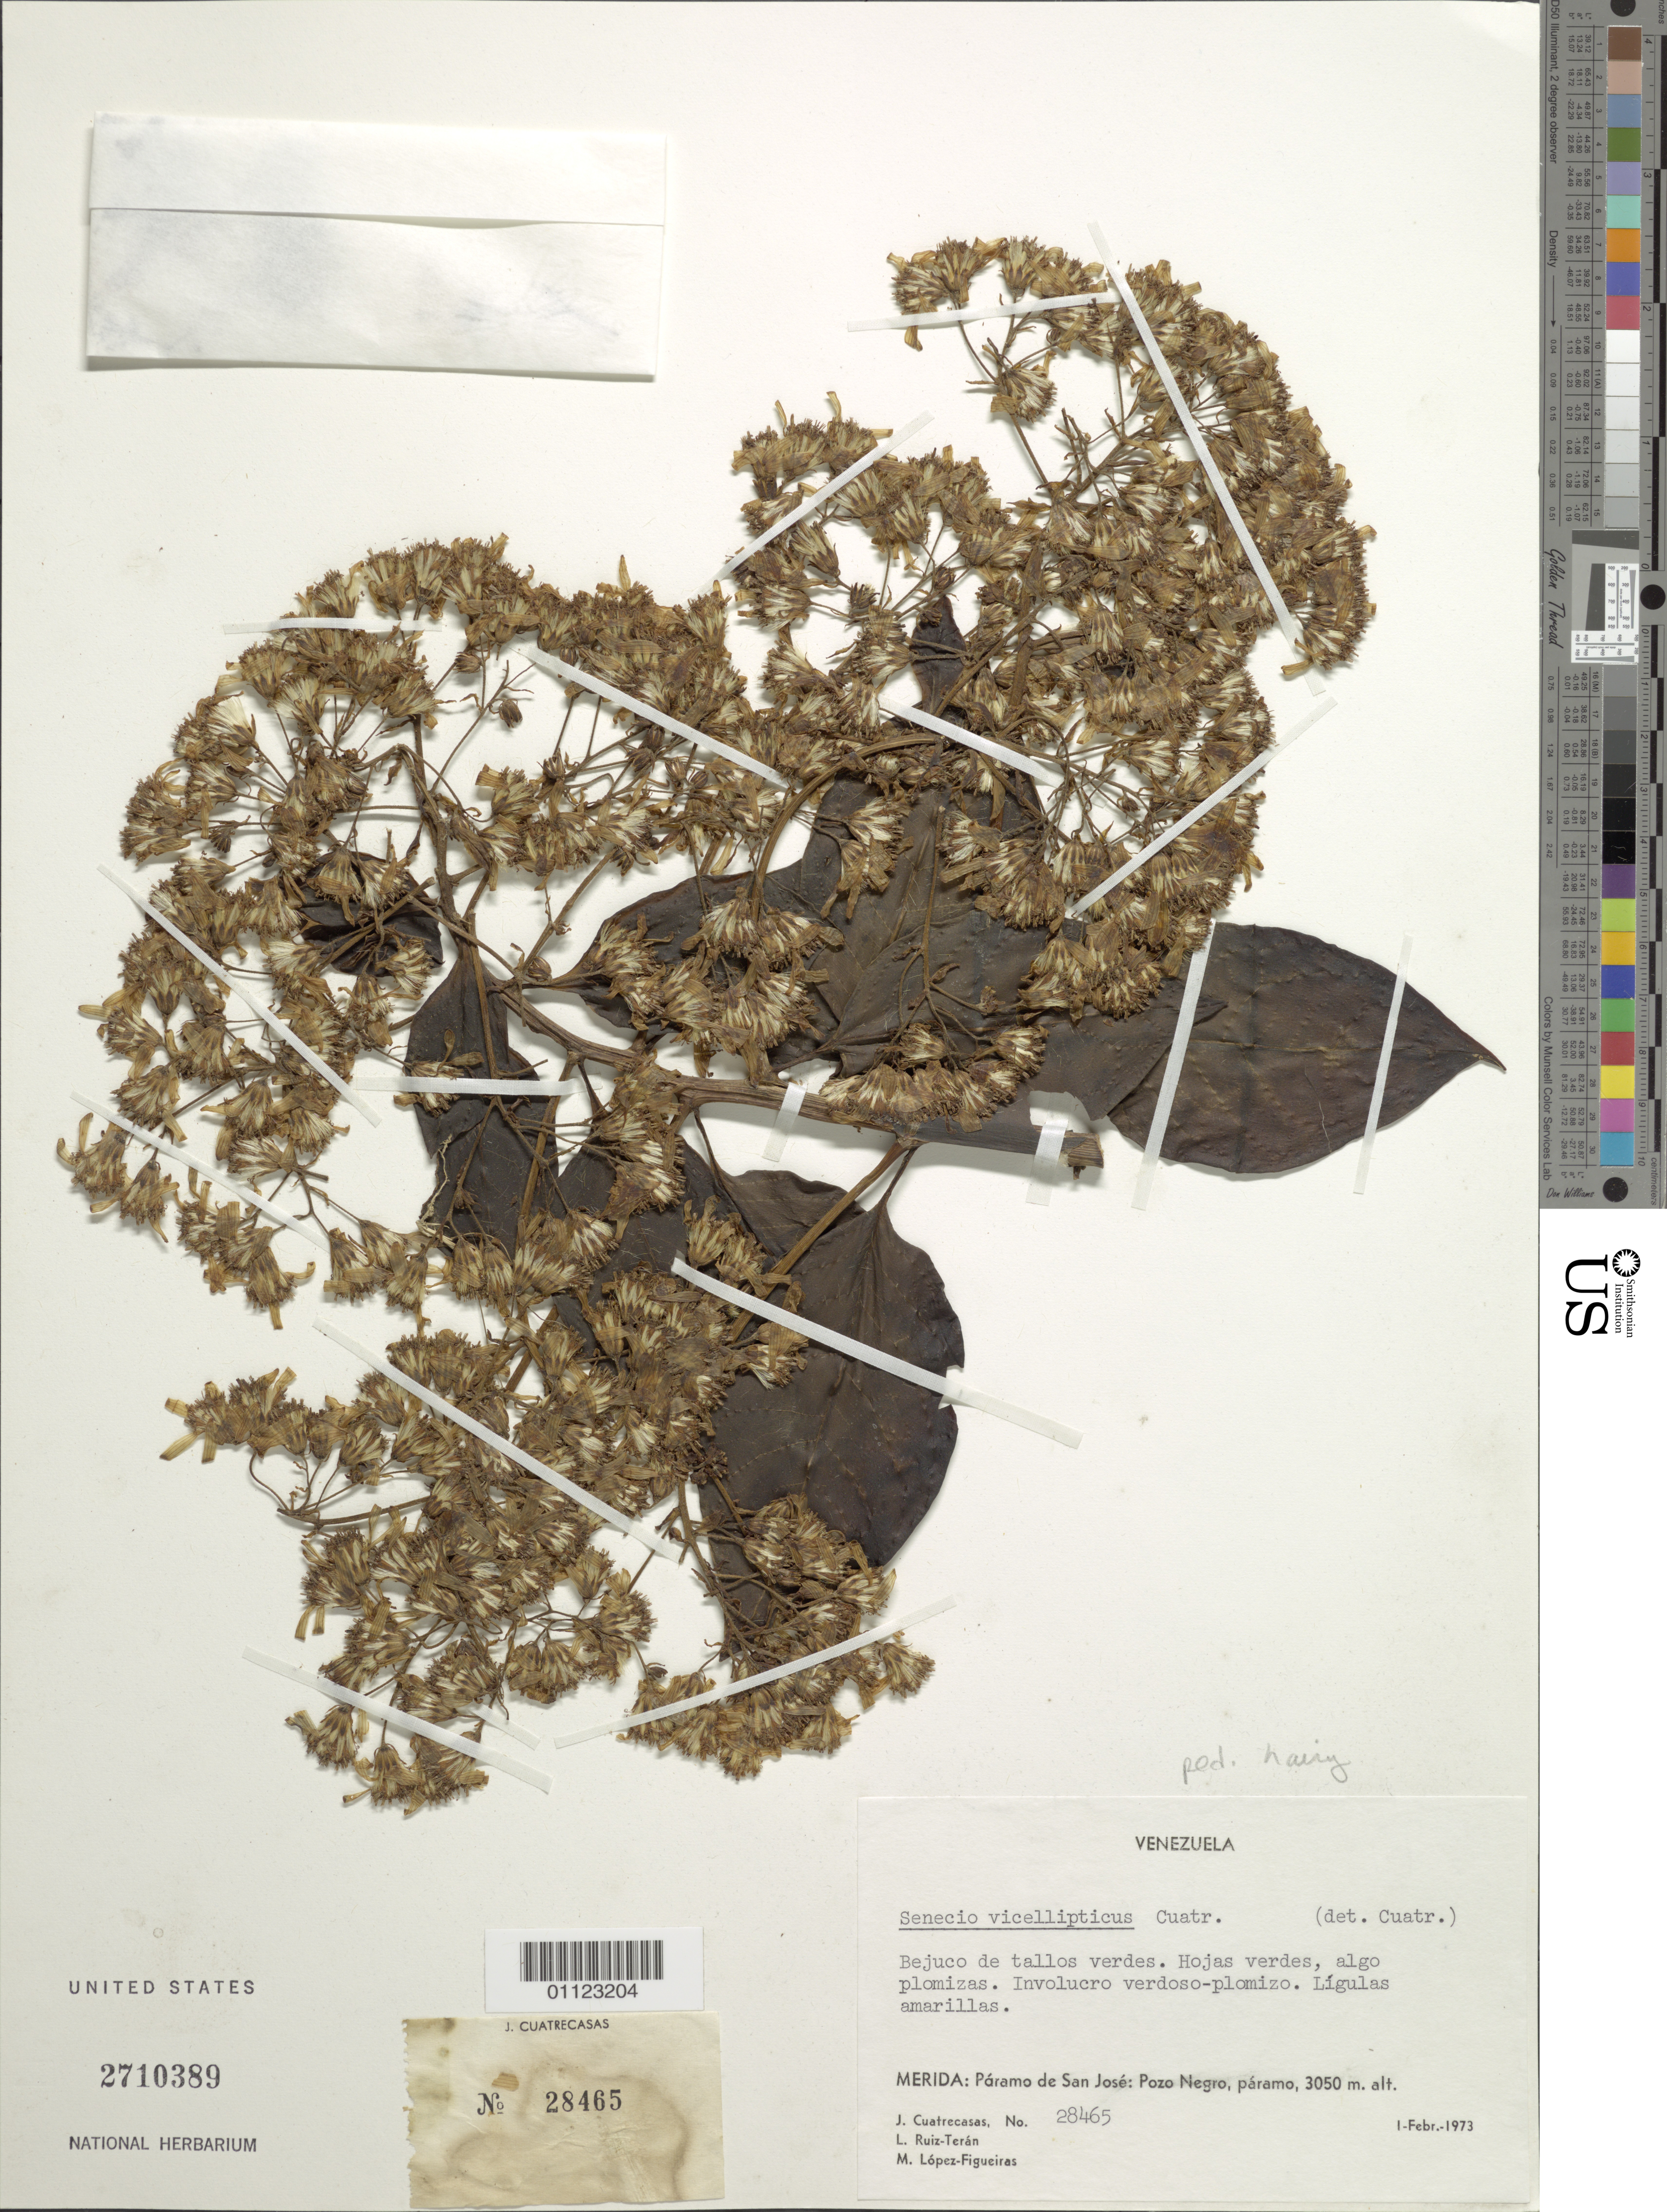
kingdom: Plantae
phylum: Tracheophyta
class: Magnoliopsida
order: Asterales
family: Asteraceae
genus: Pentacalia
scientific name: Pentacalia vicelliptica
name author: (Cuatrec.) Cuatrec.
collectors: J. Cuatrecasas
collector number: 28465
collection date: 1973-02-01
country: Venezuela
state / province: Mérida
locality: Páramo de san José: Pozo negro.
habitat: paramo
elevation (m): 3050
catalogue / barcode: US 2710389